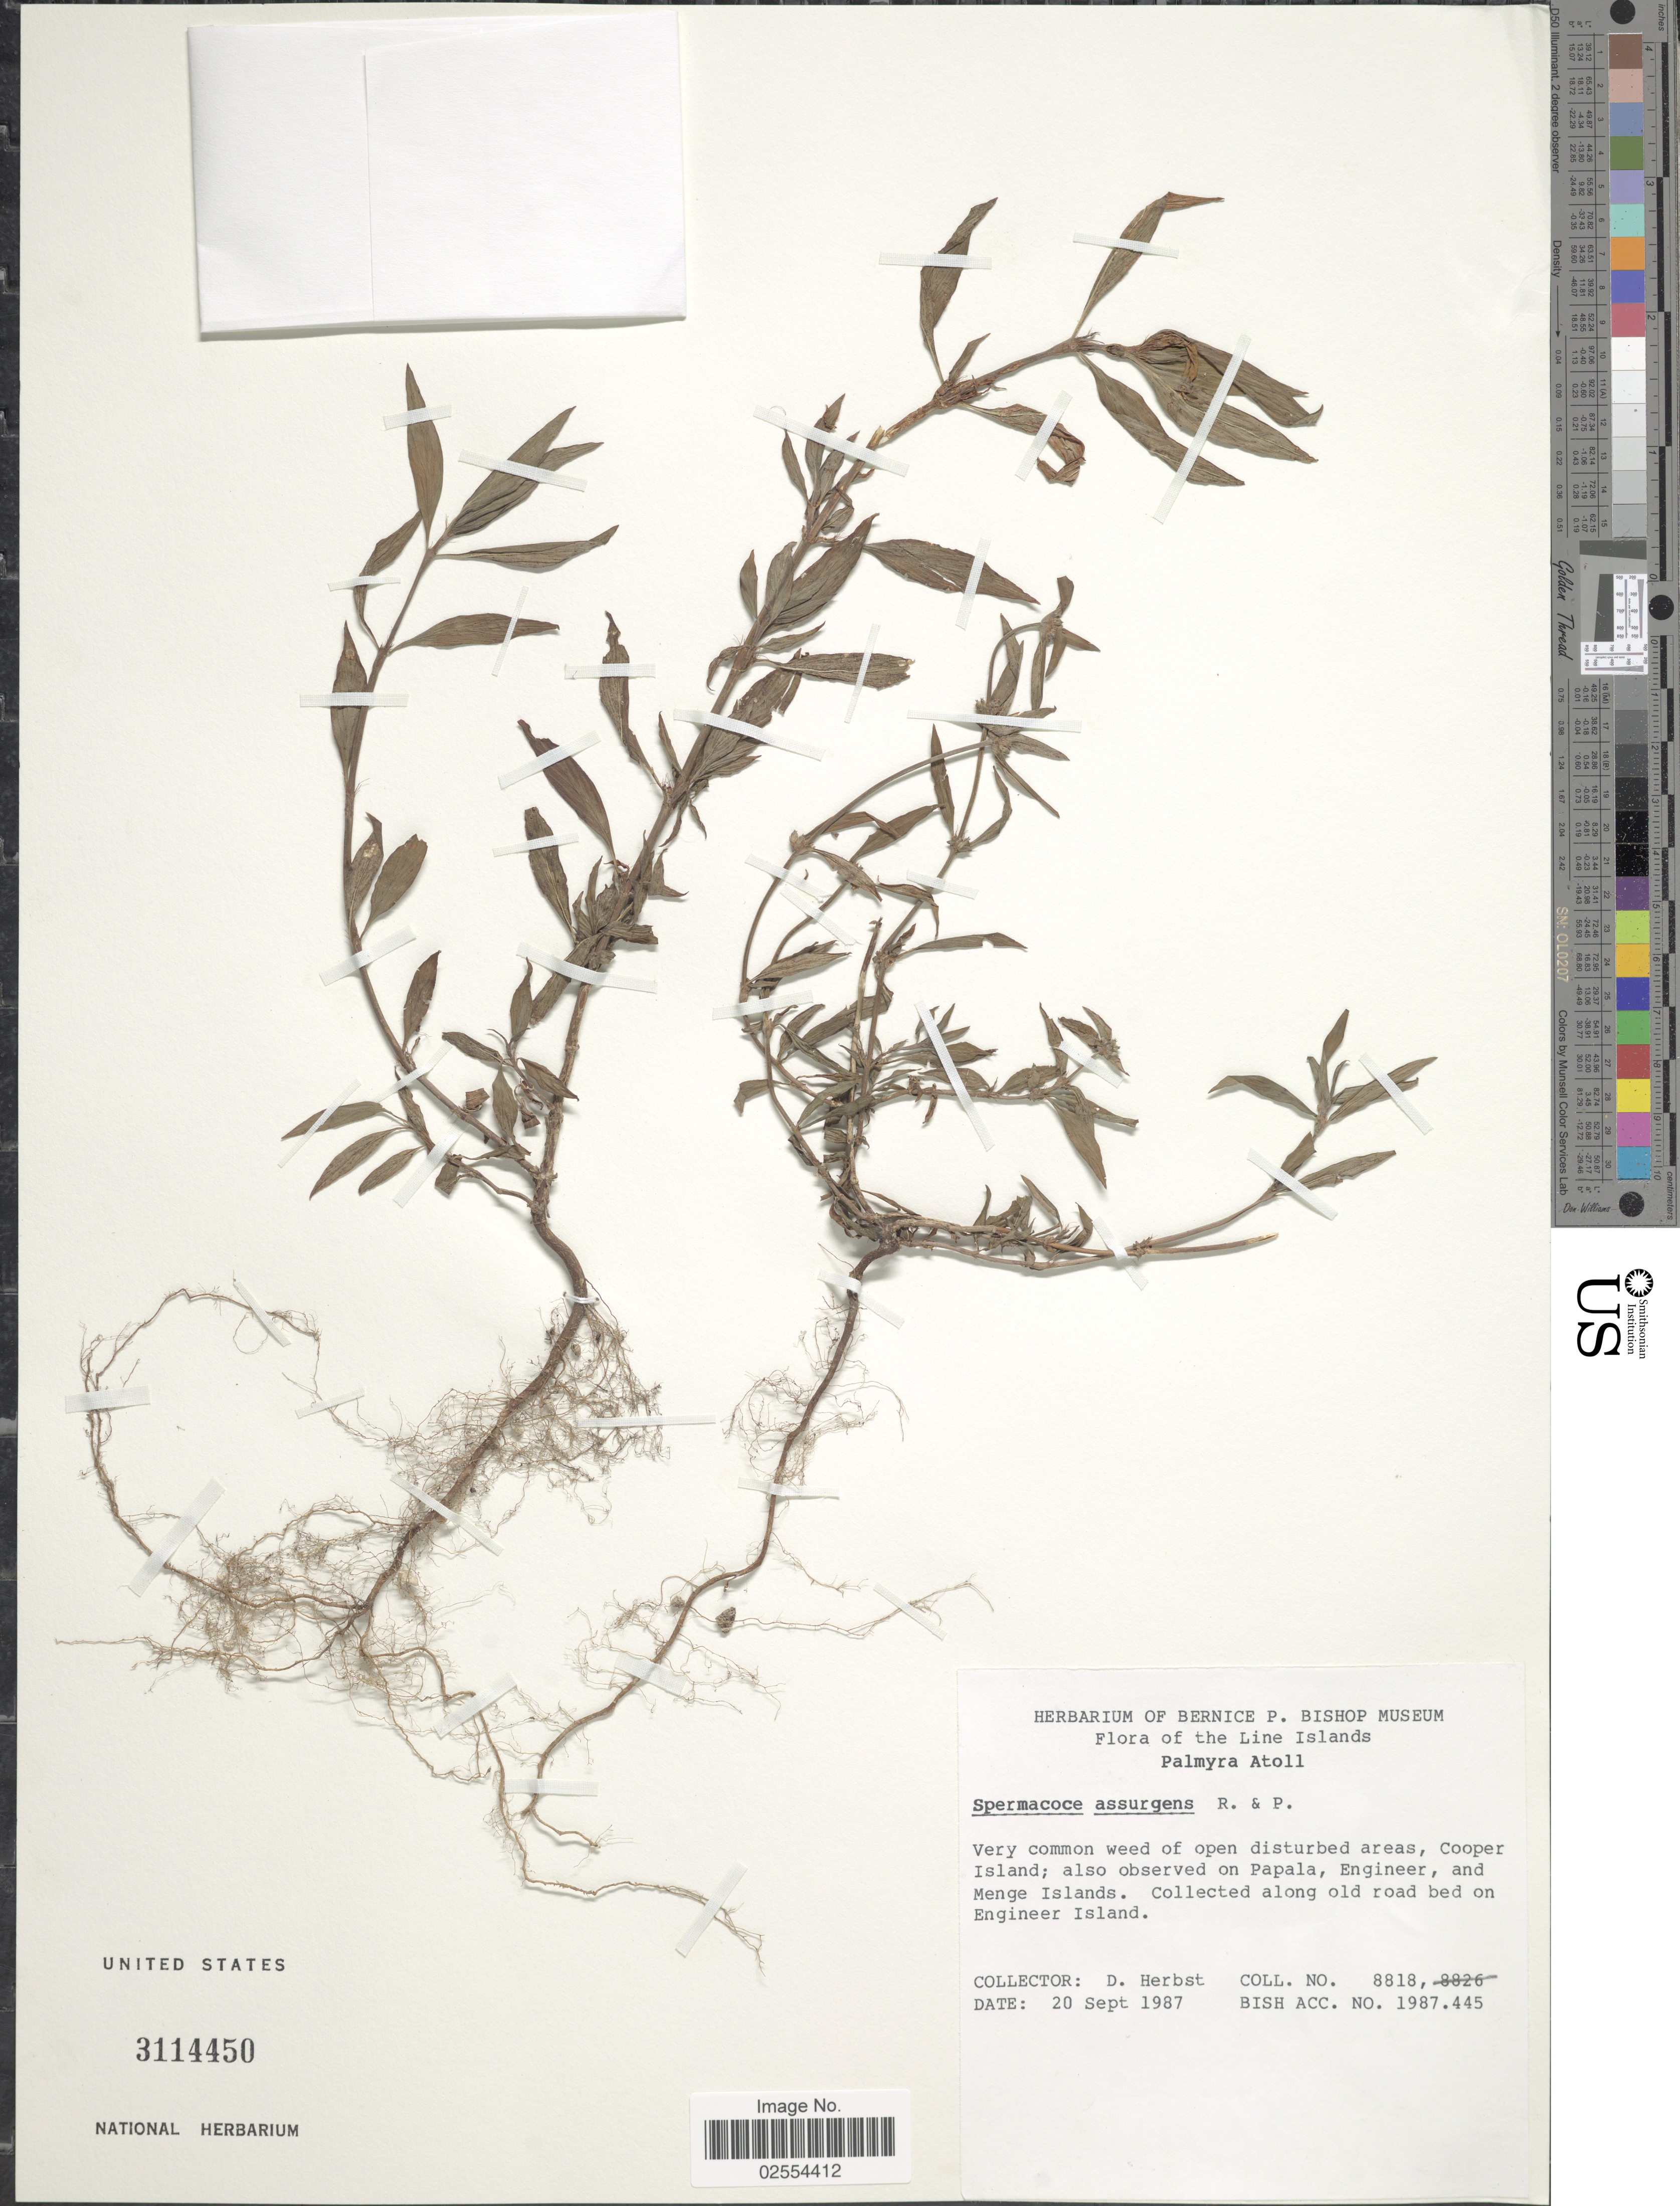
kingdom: Plantae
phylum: Tracheophyta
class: Magnoliopsida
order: Gentianales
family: Rubiaceae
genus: Spermacoce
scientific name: Spermacoce remota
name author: Lam.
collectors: D. Herbst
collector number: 8818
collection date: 1987-09-20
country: Kiribati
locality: The Line Islands, Palmyra Atoll, Very common weed of open disturbed areas, Cooper Island, and Menge Islands. Collected along old road bed on Engineer Island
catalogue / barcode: US 3114450